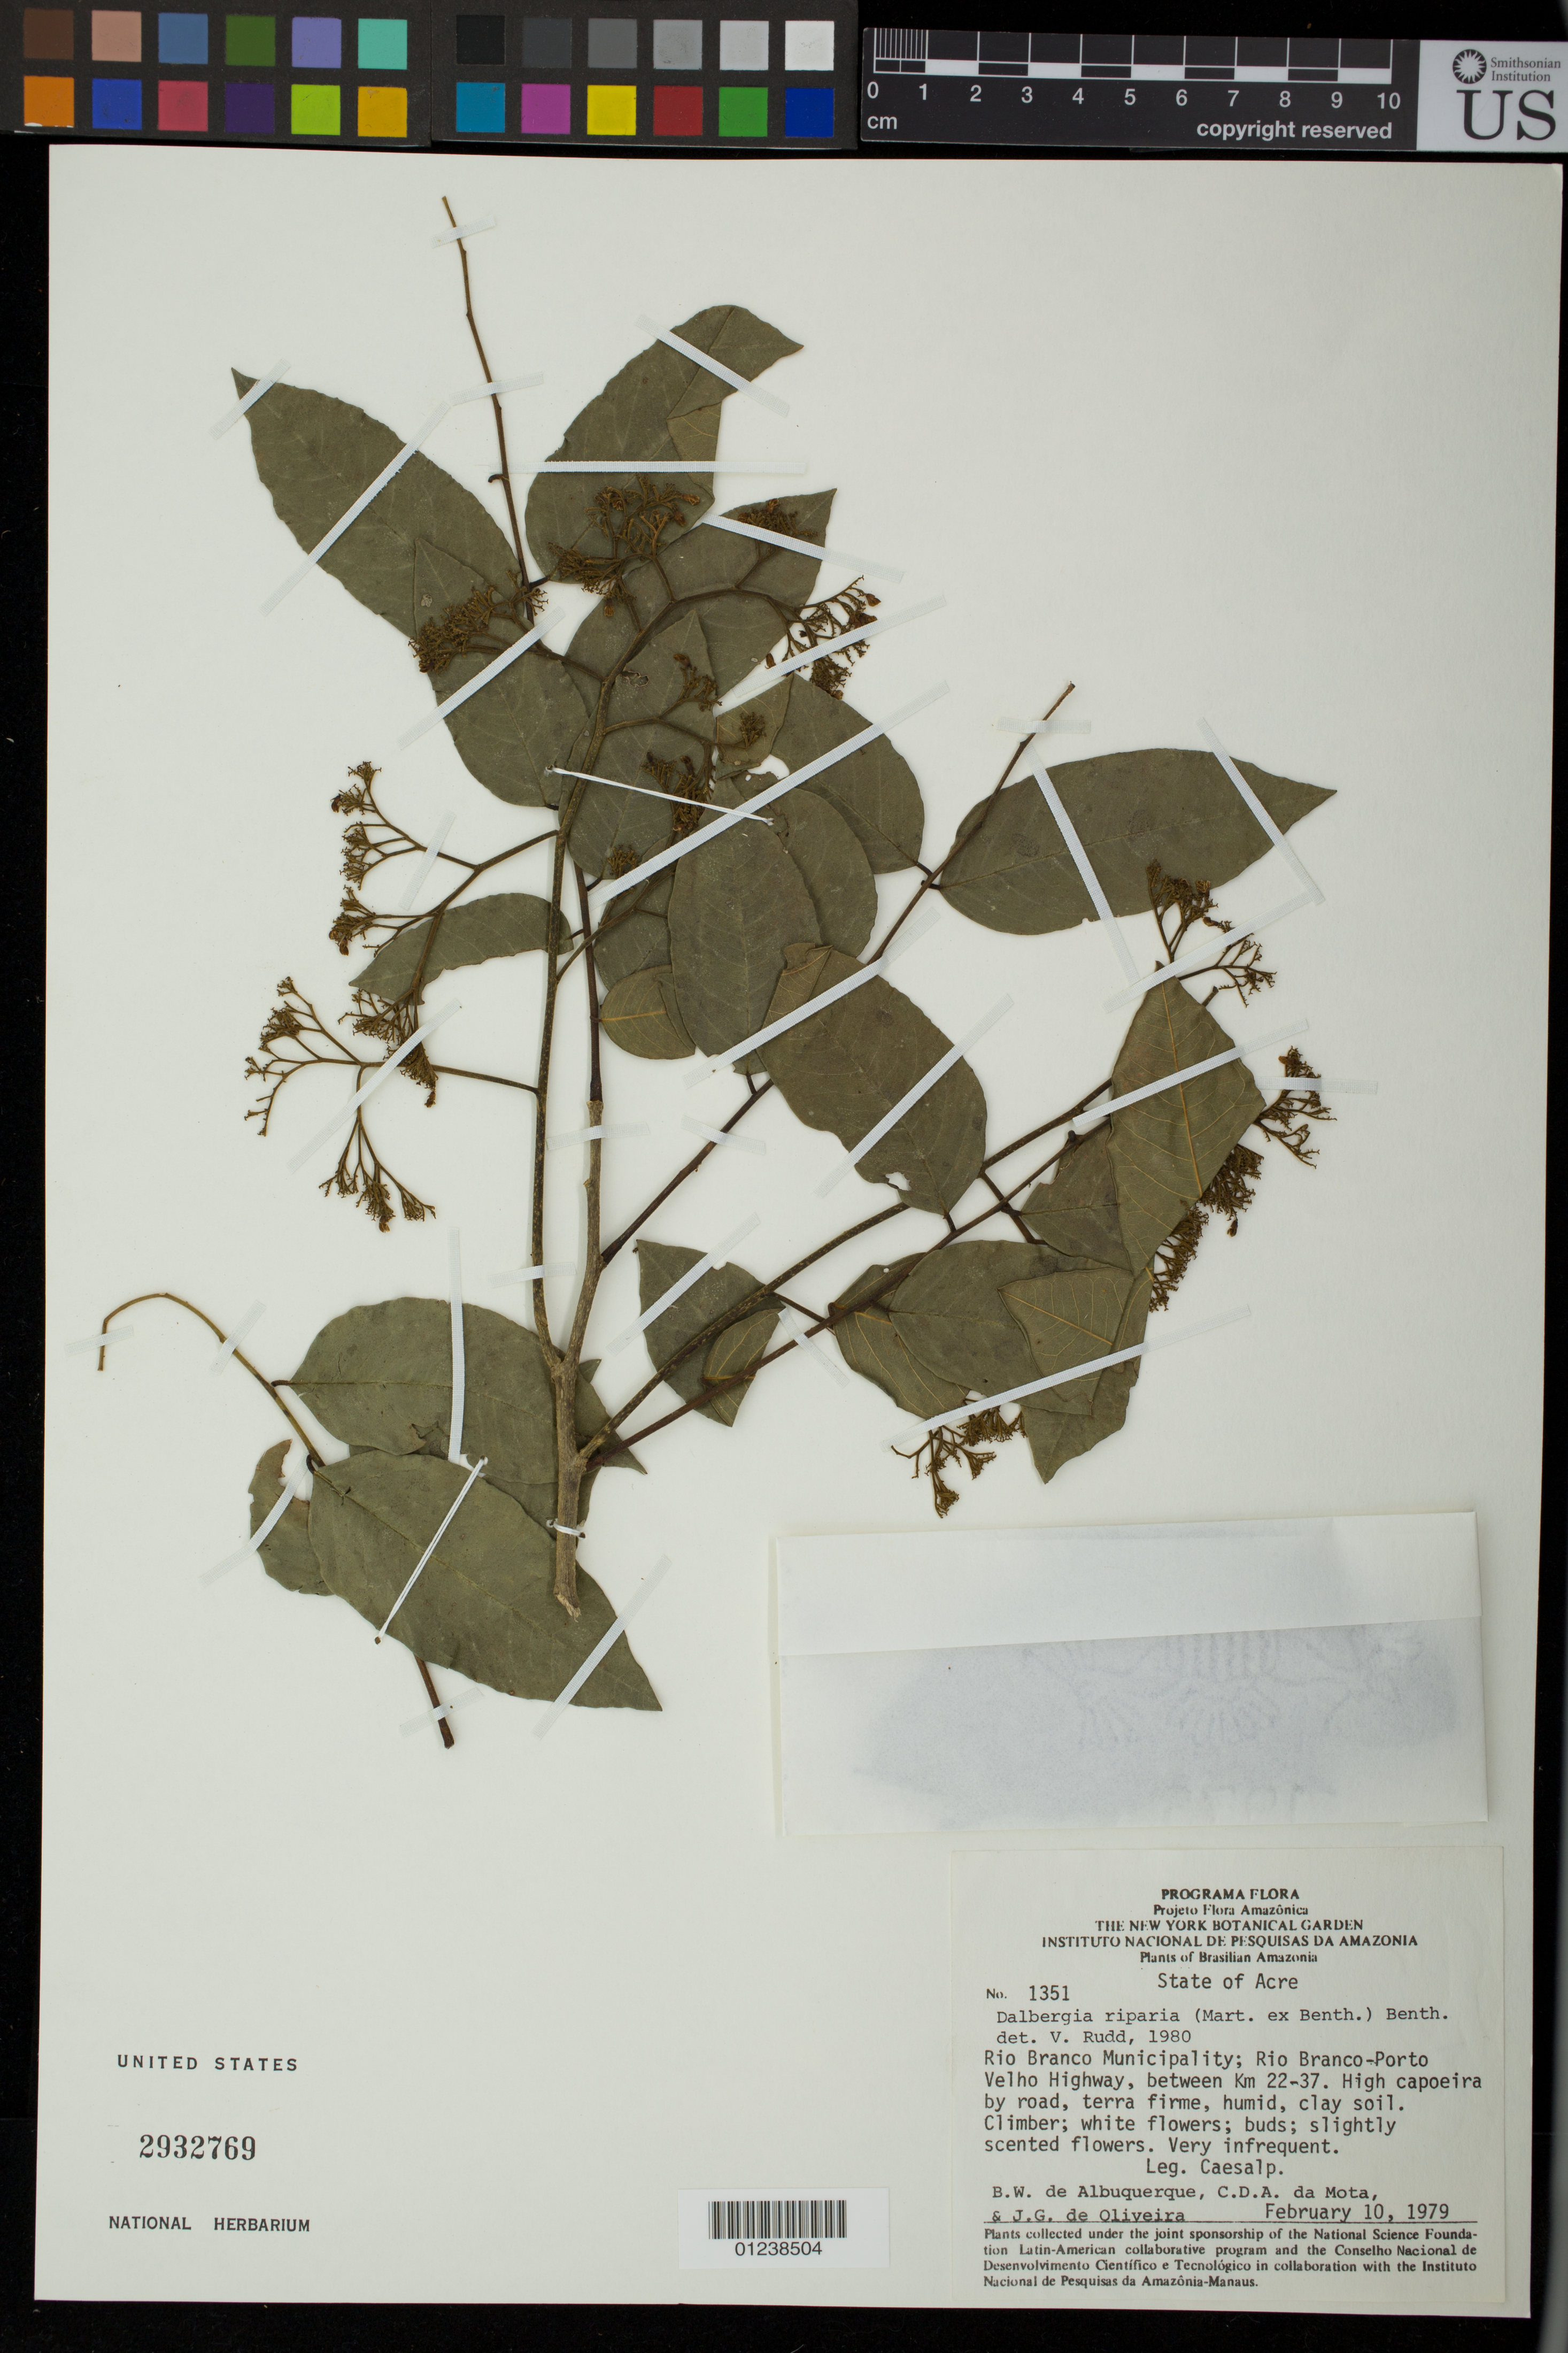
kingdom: Plantae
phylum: Tracheophyta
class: Magnoliopsida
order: Fabales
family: Fabaceae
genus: Dalbergia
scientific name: Dalbergia riparia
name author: (Mart.) Benth.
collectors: B. W. P. Albuquerque, C. D. A. Mota & J. G. Oliveira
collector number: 1351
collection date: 1979-02-10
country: Brazil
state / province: Acre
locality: Rio Branco Municipality; Rio Branco-Porto Velho Highway, between km. 22-37.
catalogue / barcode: US 2932769